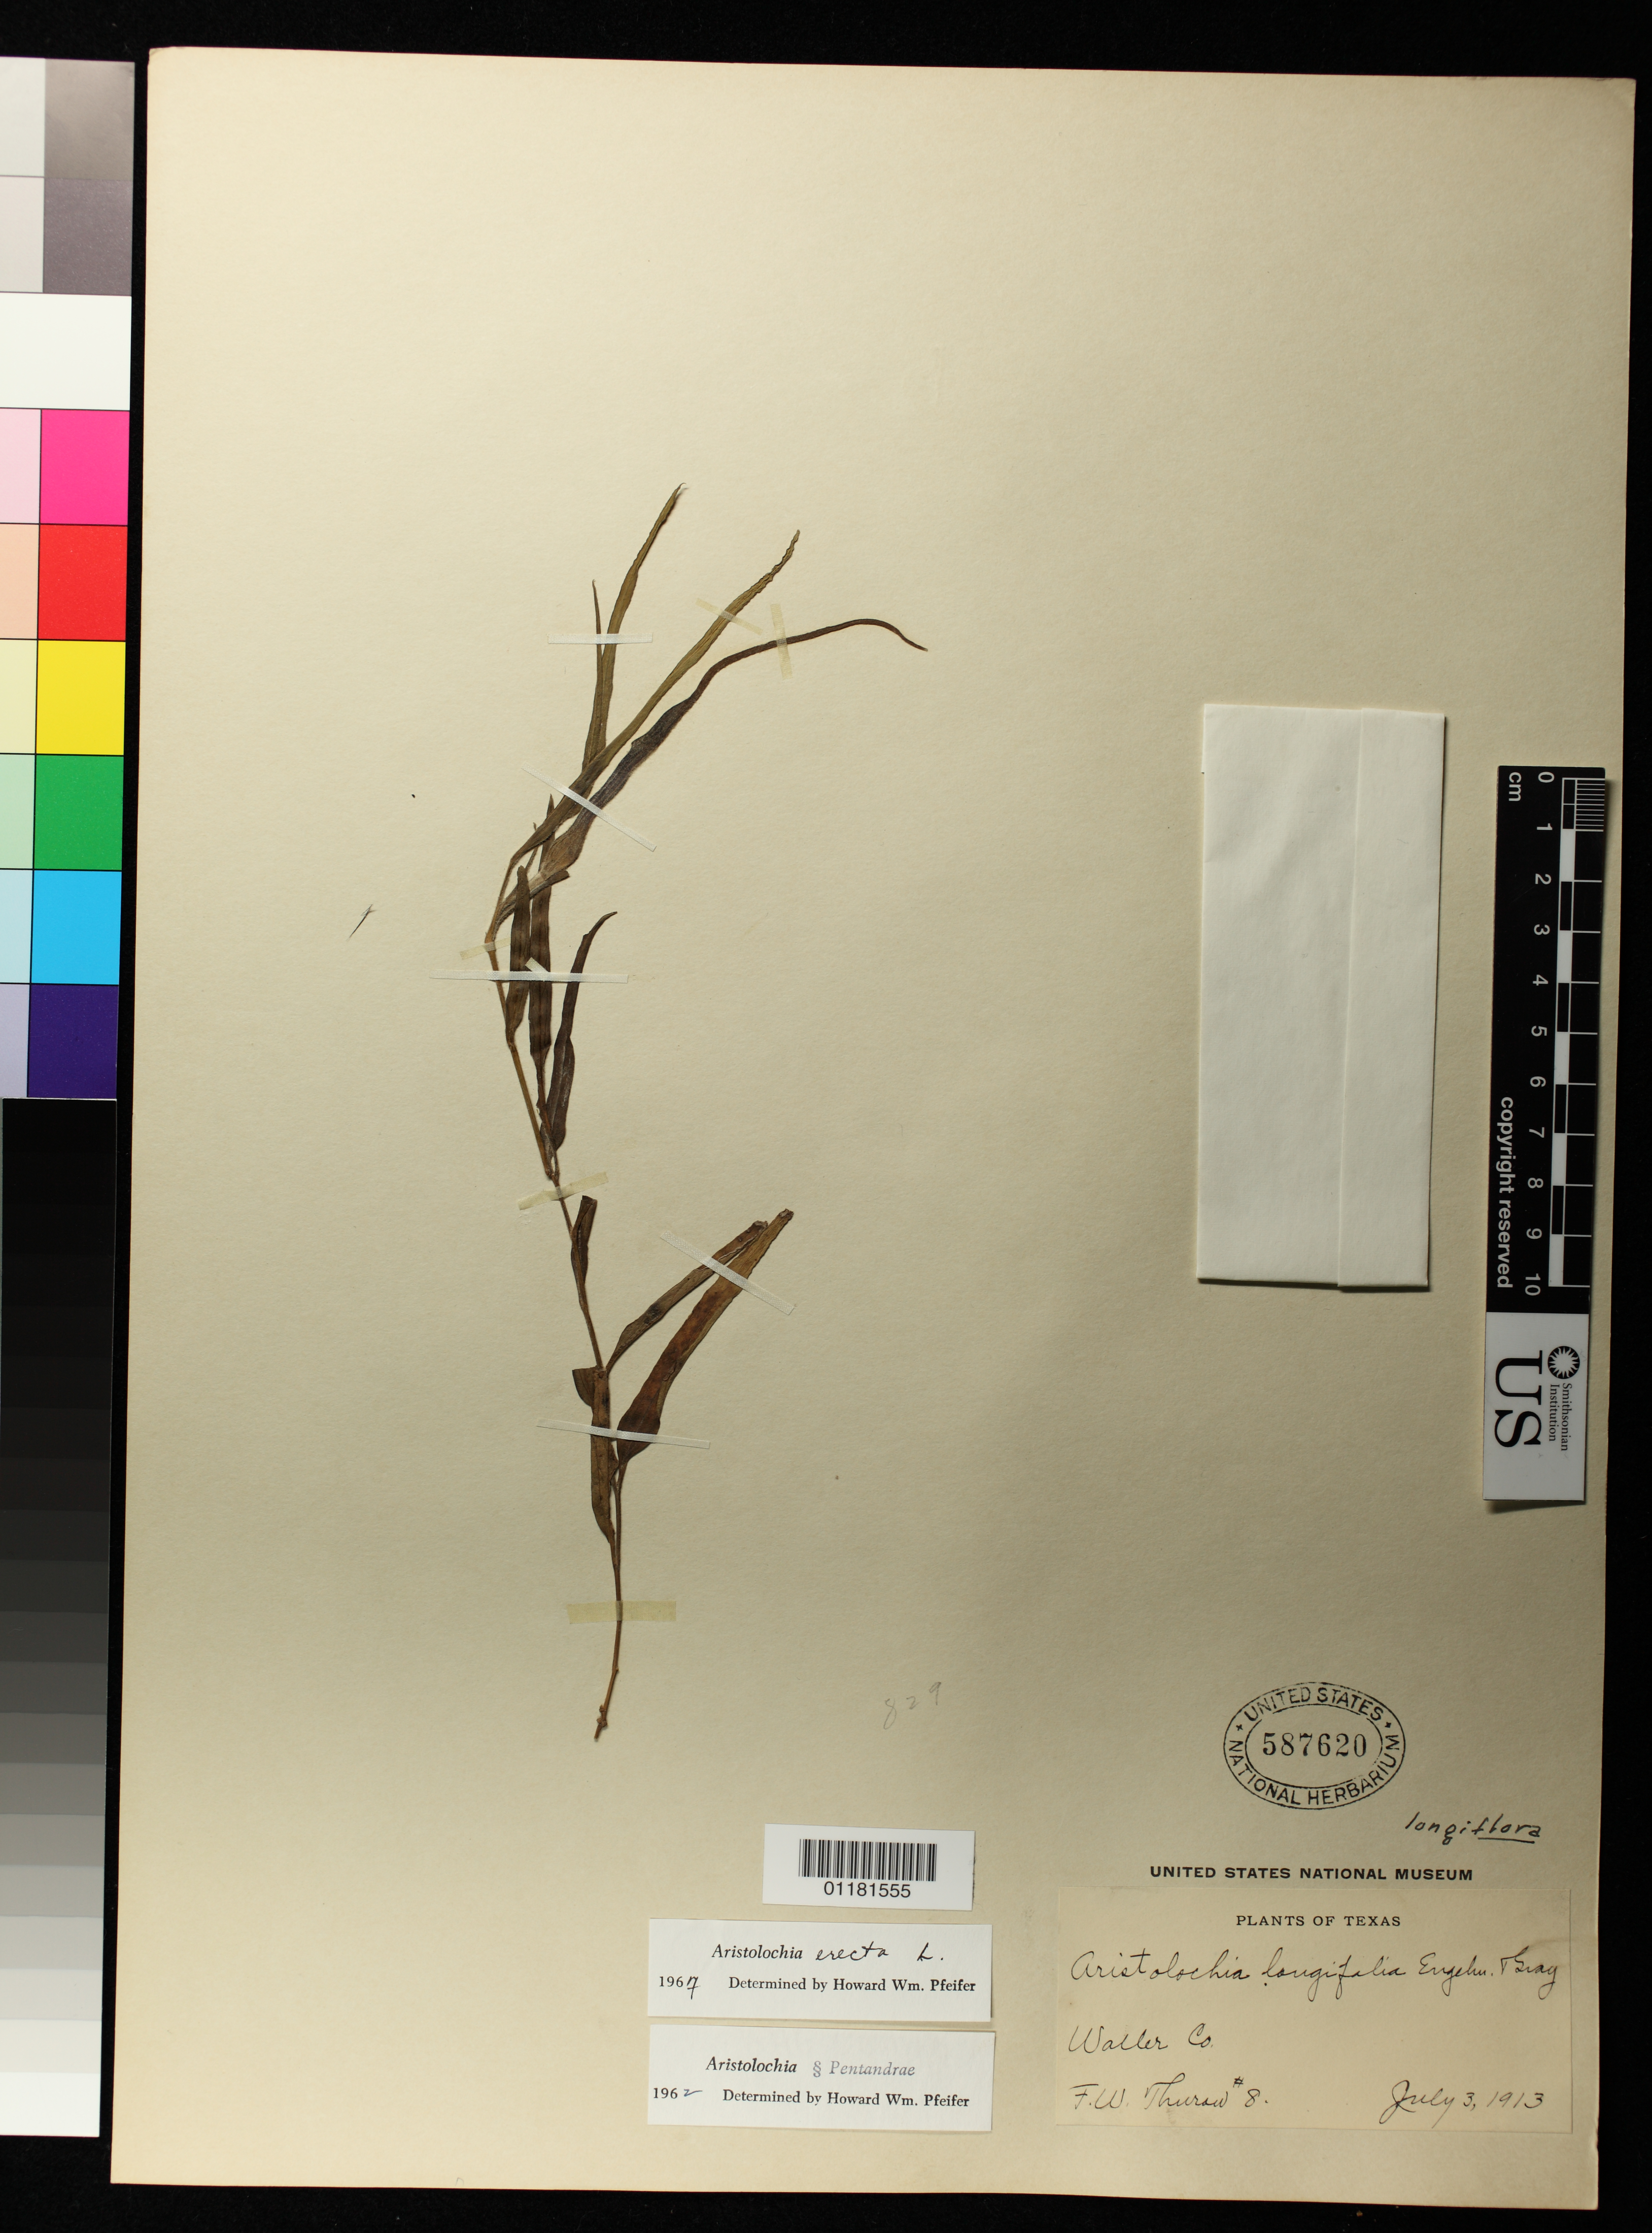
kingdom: Plantae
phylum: Tracheophyta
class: Magnoliopsida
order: Piperales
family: Aristolochiaceae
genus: Aristolochia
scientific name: Aristolochia erecta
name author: L.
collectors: F. W. Thurow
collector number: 8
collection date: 1913-07-03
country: United States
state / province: Texas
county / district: Waller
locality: Waller County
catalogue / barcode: US 587620